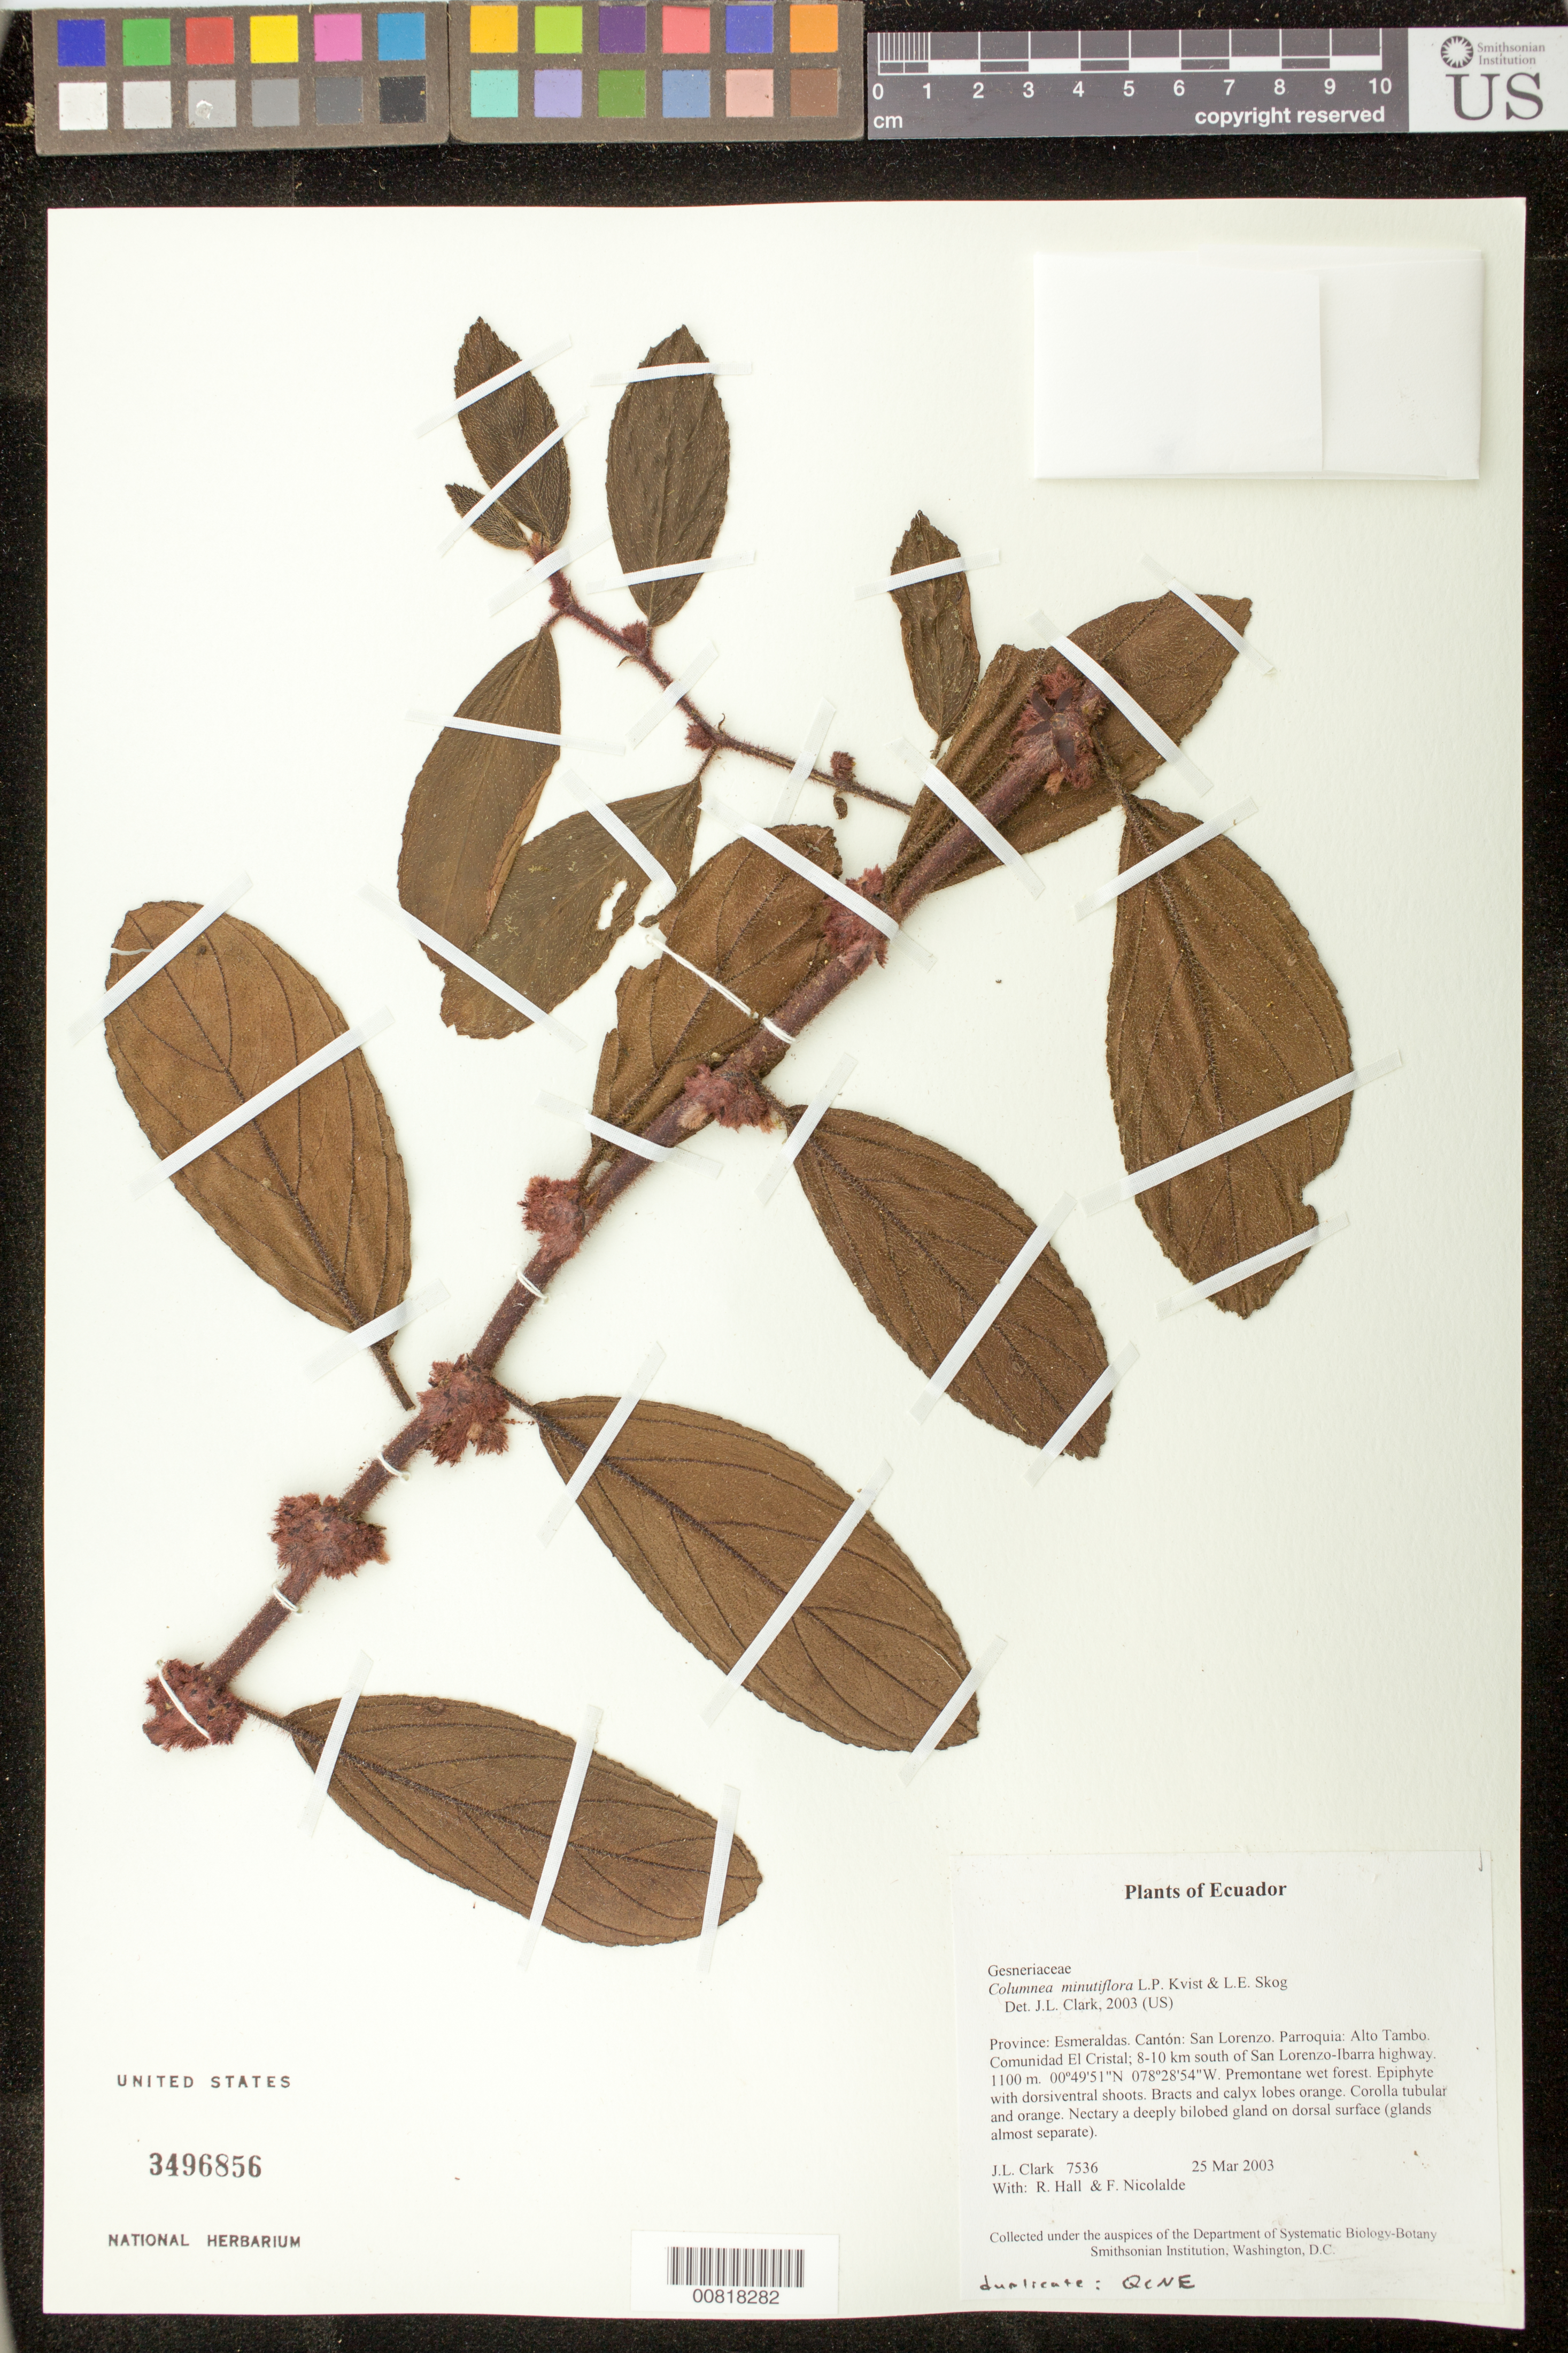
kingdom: Plantae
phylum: Tracheophyta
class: Magnoliopsida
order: Lamiales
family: Gesneriaceae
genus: Columnea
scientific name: Columnea flavohirsuta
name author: J.L. Clark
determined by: Clark, J. L.; Skog, Laurence E.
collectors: J. L. Clark, R. Hall & F. Nicolalde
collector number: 7536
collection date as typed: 25 Mar 2003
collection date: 2003-03-25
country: Ecuador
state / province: Esmeraldas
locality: San Lorenzo. Parroquia: Alto Tambo. Comunidad El Cristal; 8-10 km south of San Lorenzo-Ibarra highway.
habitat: Premontane wet forest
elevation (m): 1100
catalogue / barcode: US 3496856